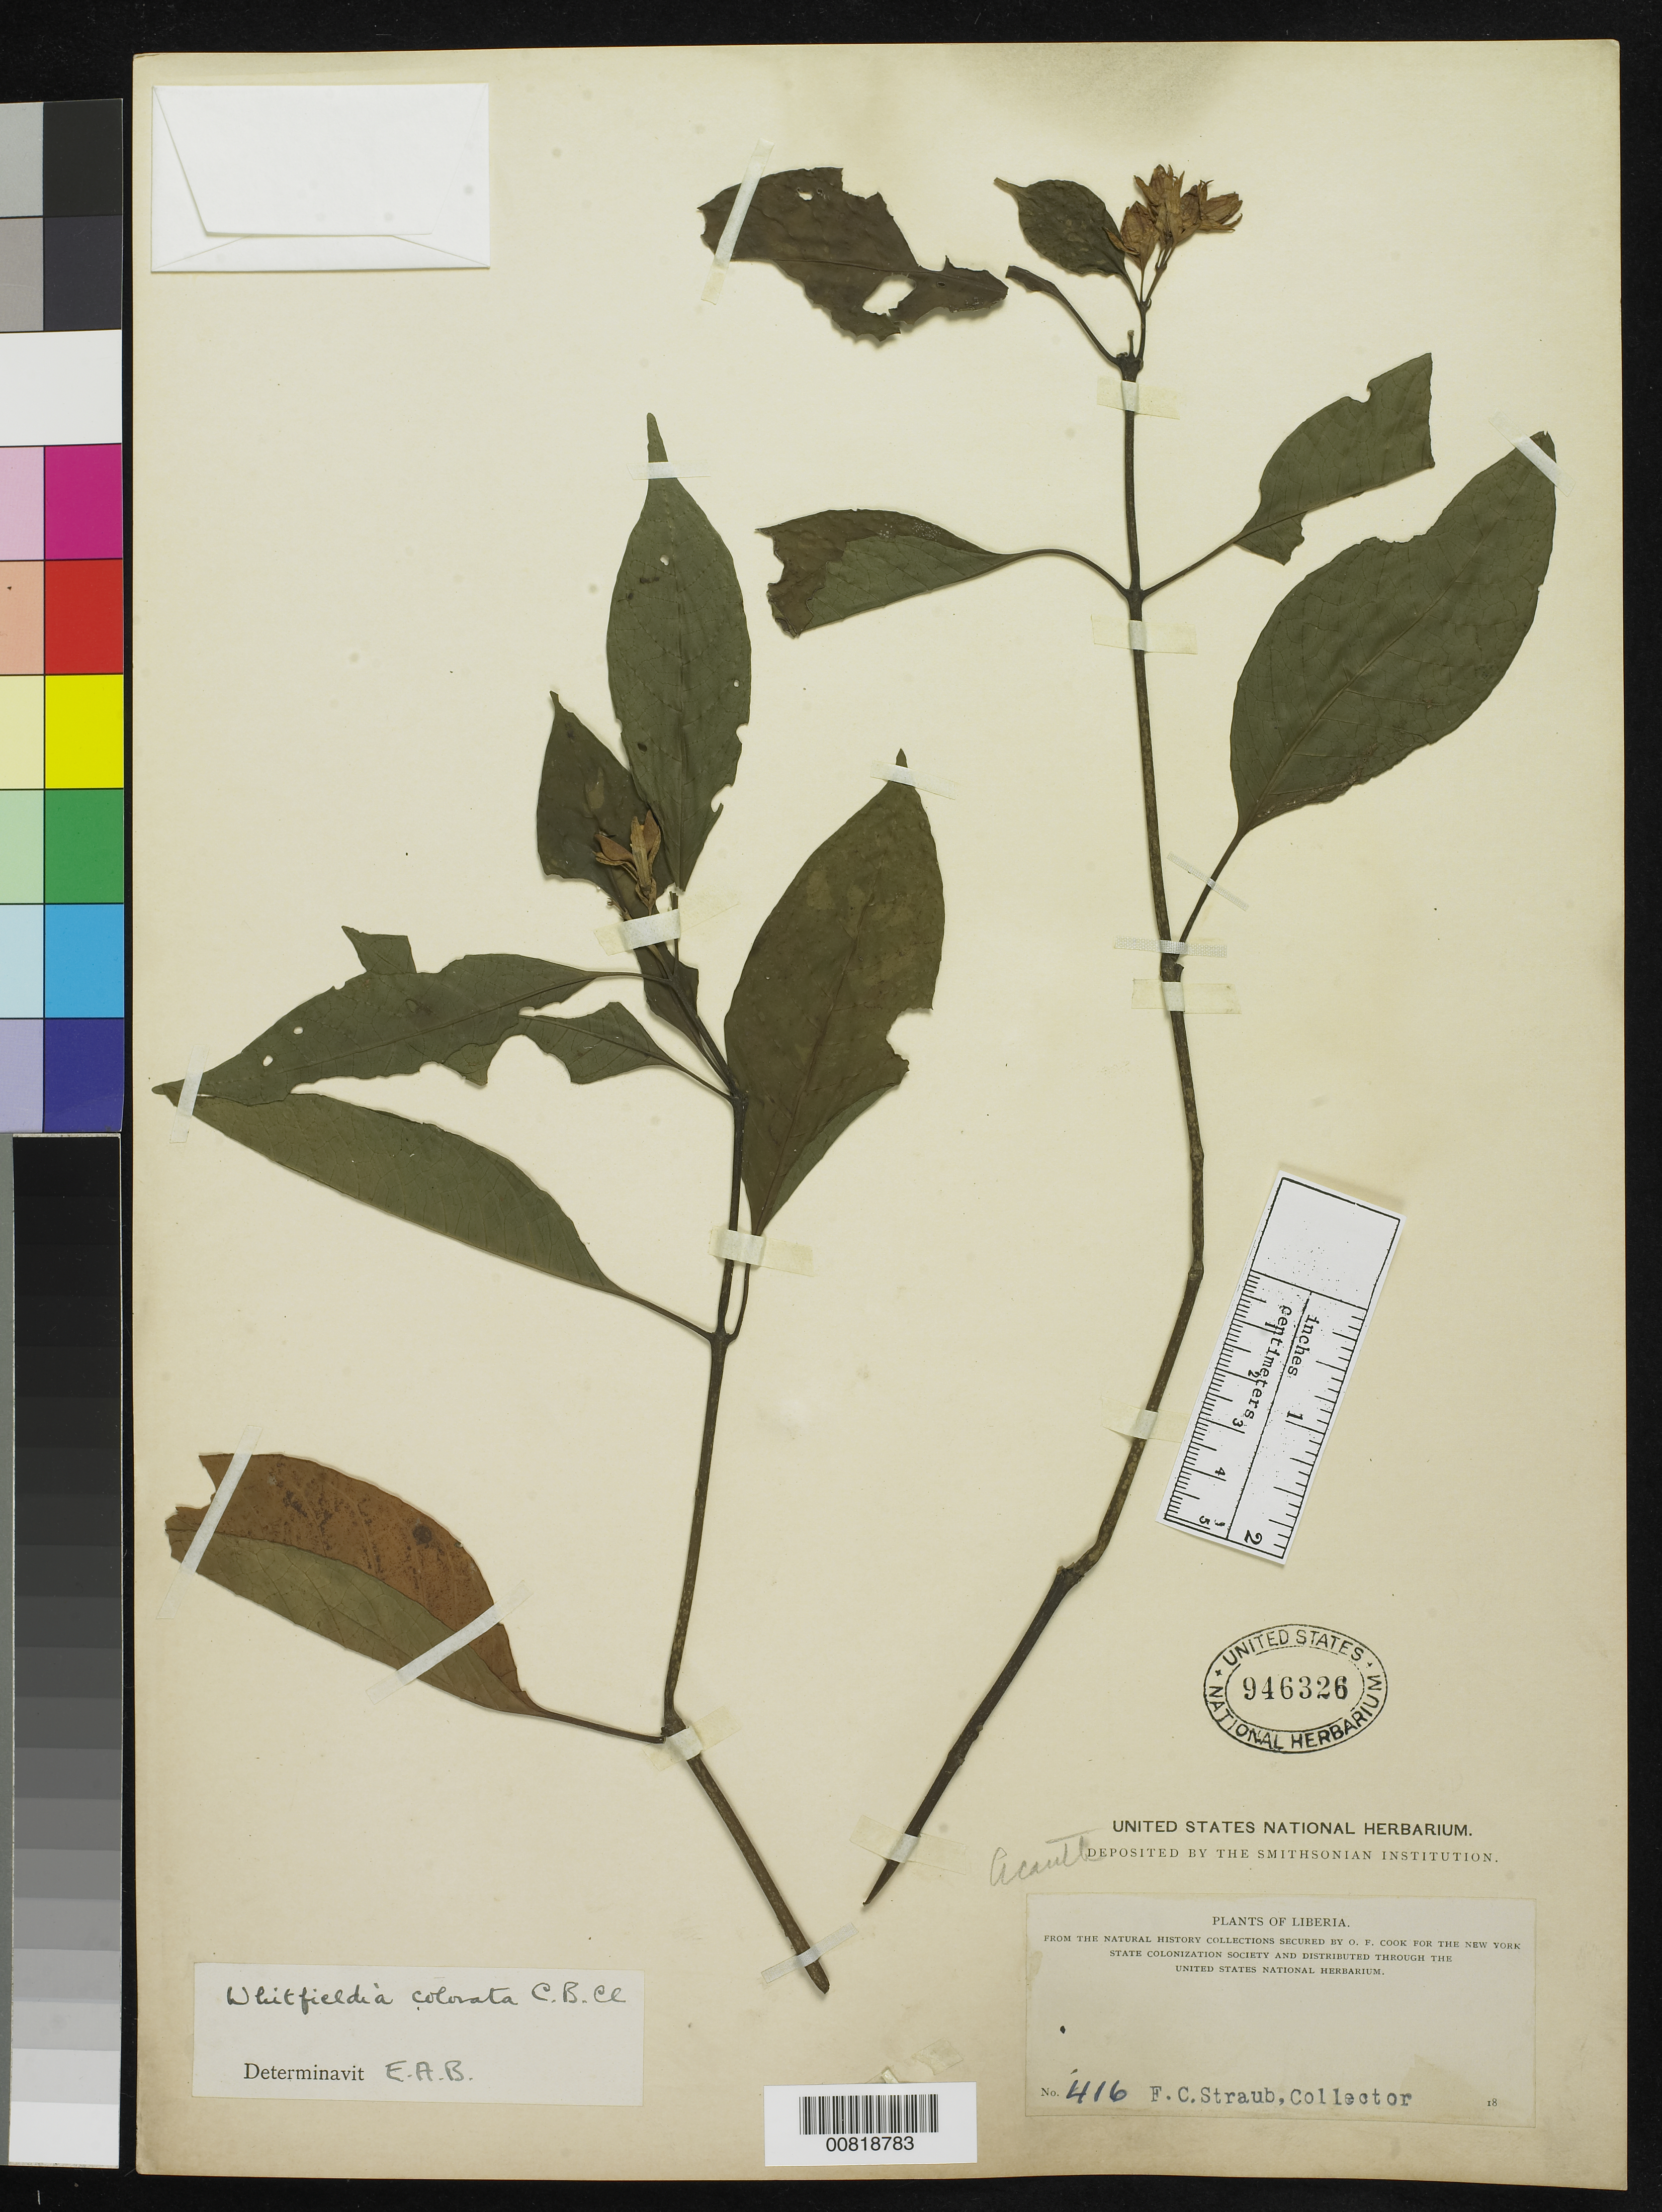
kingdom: Plantae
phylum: Tracheophyta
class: Magnoliopsida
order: Lamiales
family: Acanthaceae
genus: Whitfieldia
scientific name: Whitfieldia colorata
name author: Stapf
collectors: F. Straub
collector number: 416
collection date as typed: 18--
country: Liberia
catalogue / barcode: US 946326